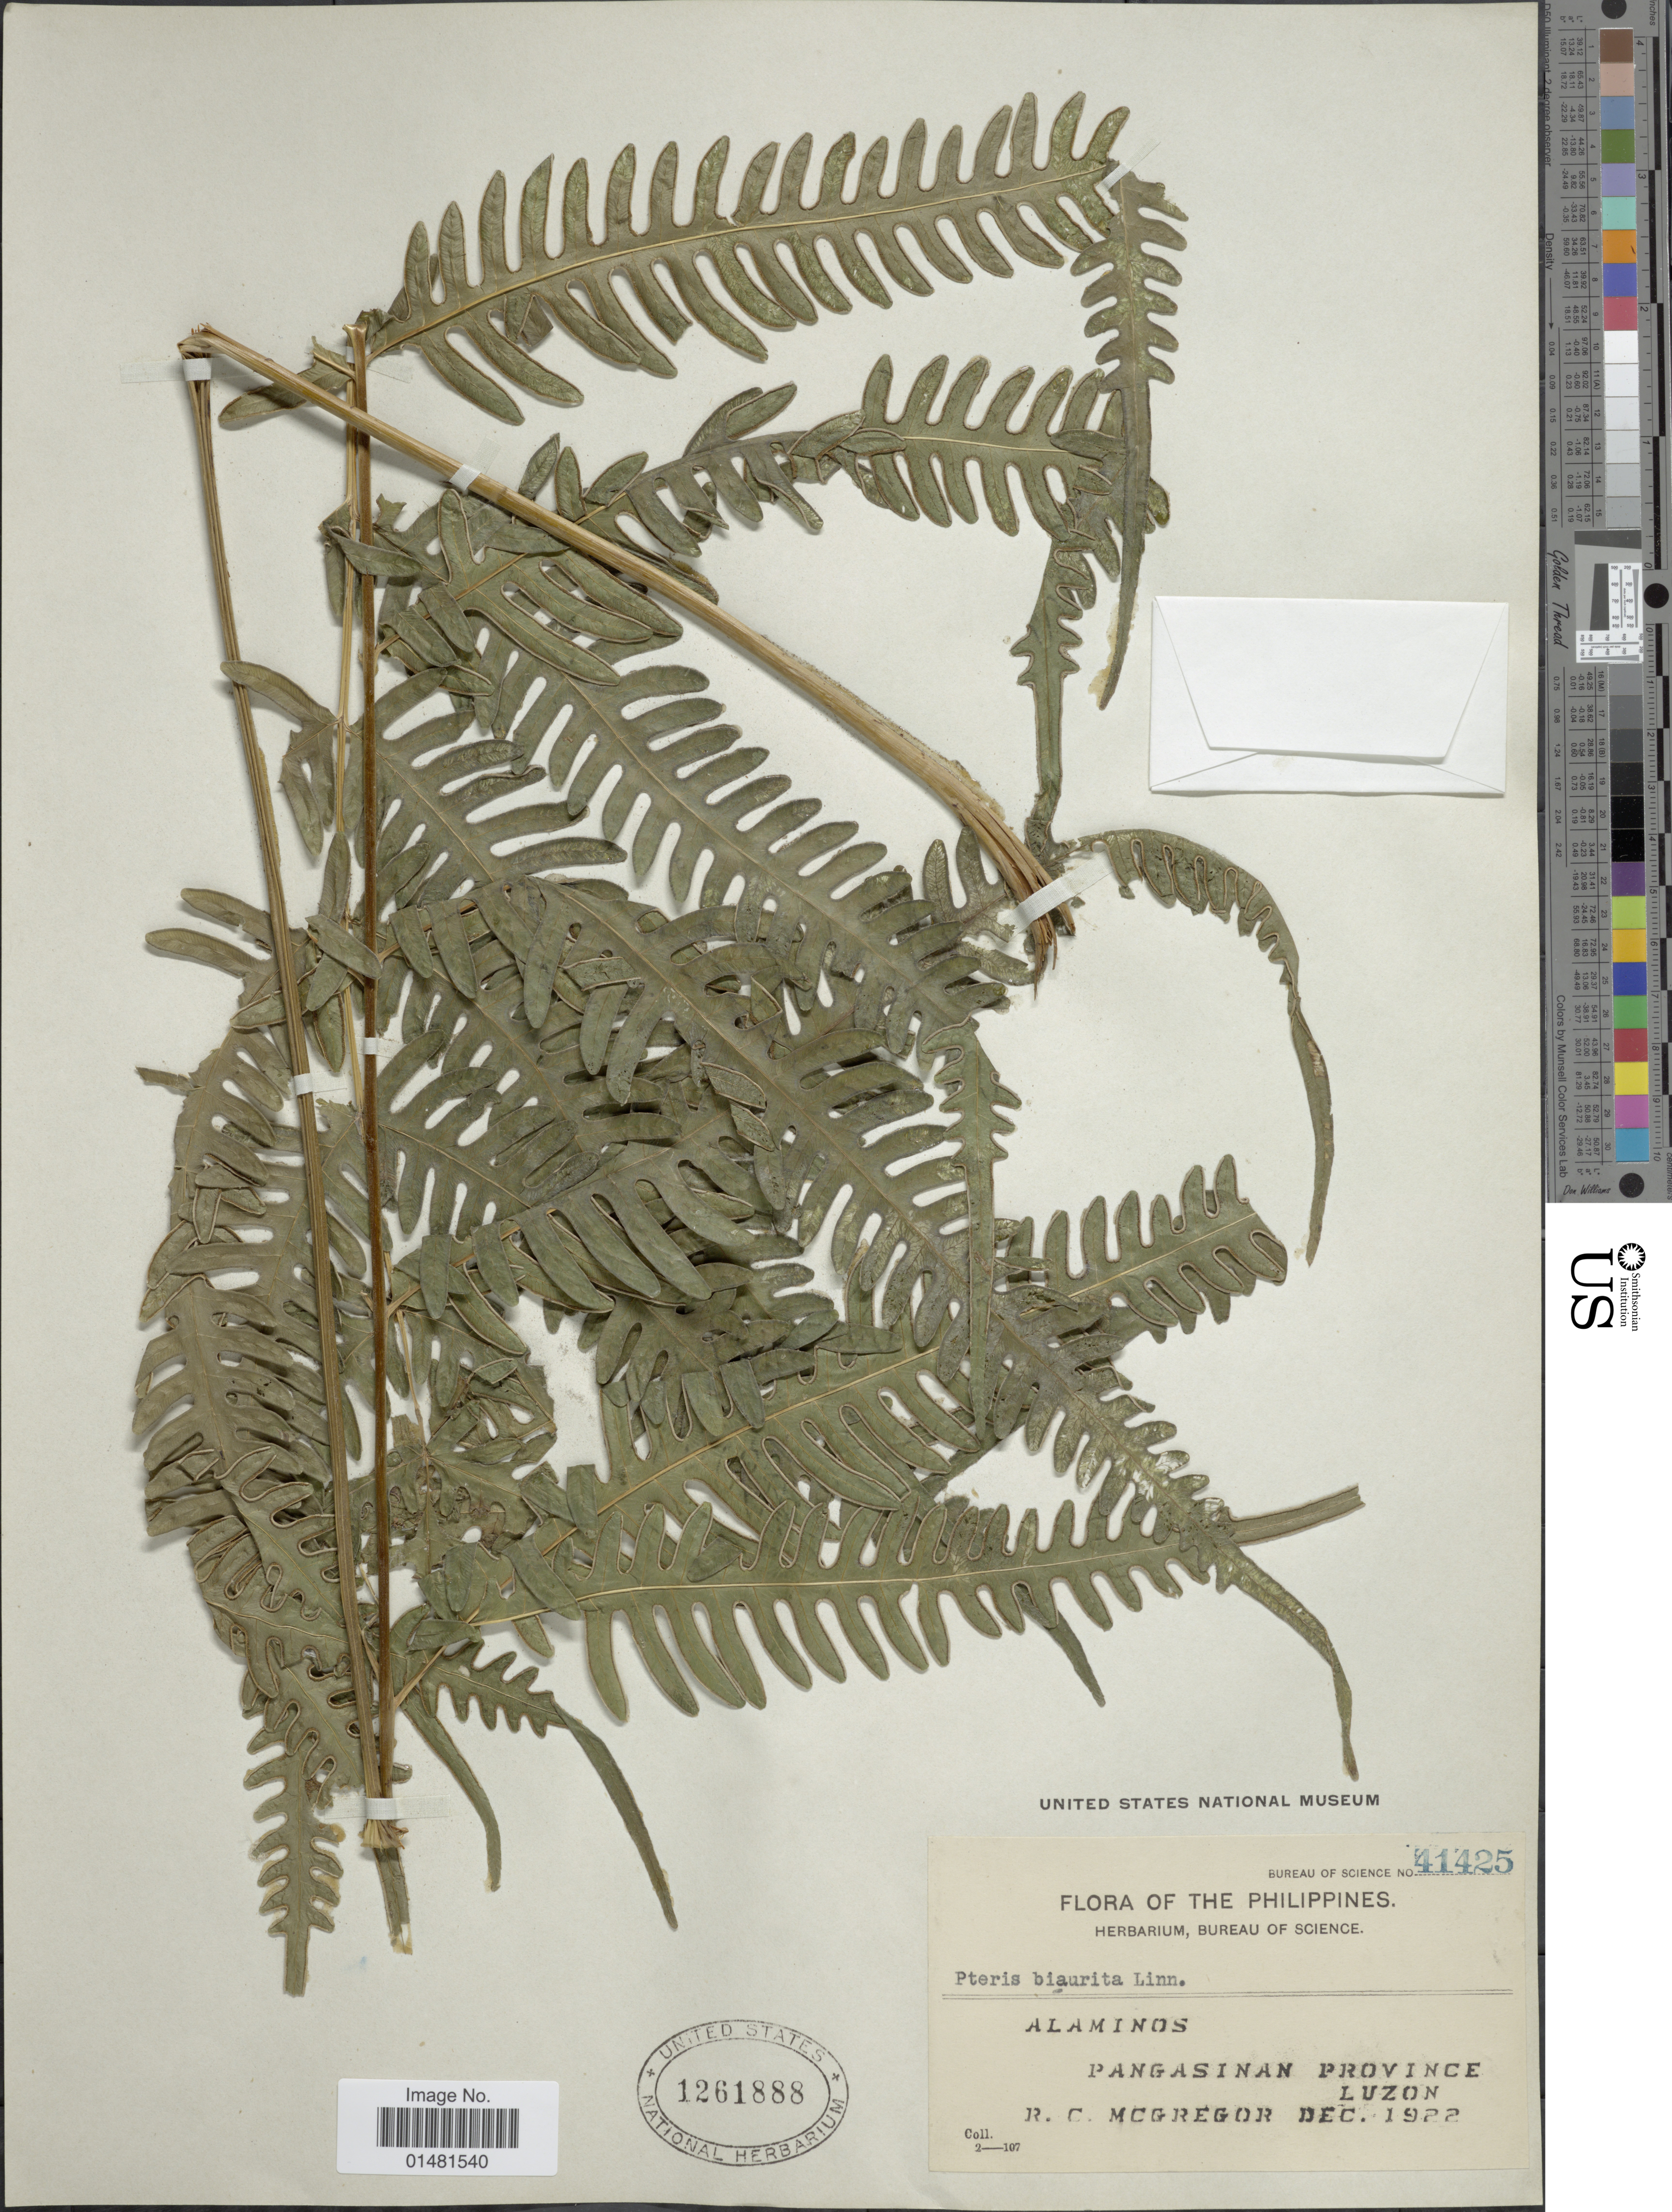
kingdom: Plantae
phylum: Tracheophyta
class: Polypodiopsida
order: Polypodiales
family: Pteridaceae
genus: Pteris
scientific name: Pteris biaurita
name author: L.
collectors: R. C. McGregor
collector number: Bureau of Science 41425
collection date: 1922-12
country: Philippines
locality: Alaminos, Pangasinan Province, Luzon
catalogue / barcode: US 1261888